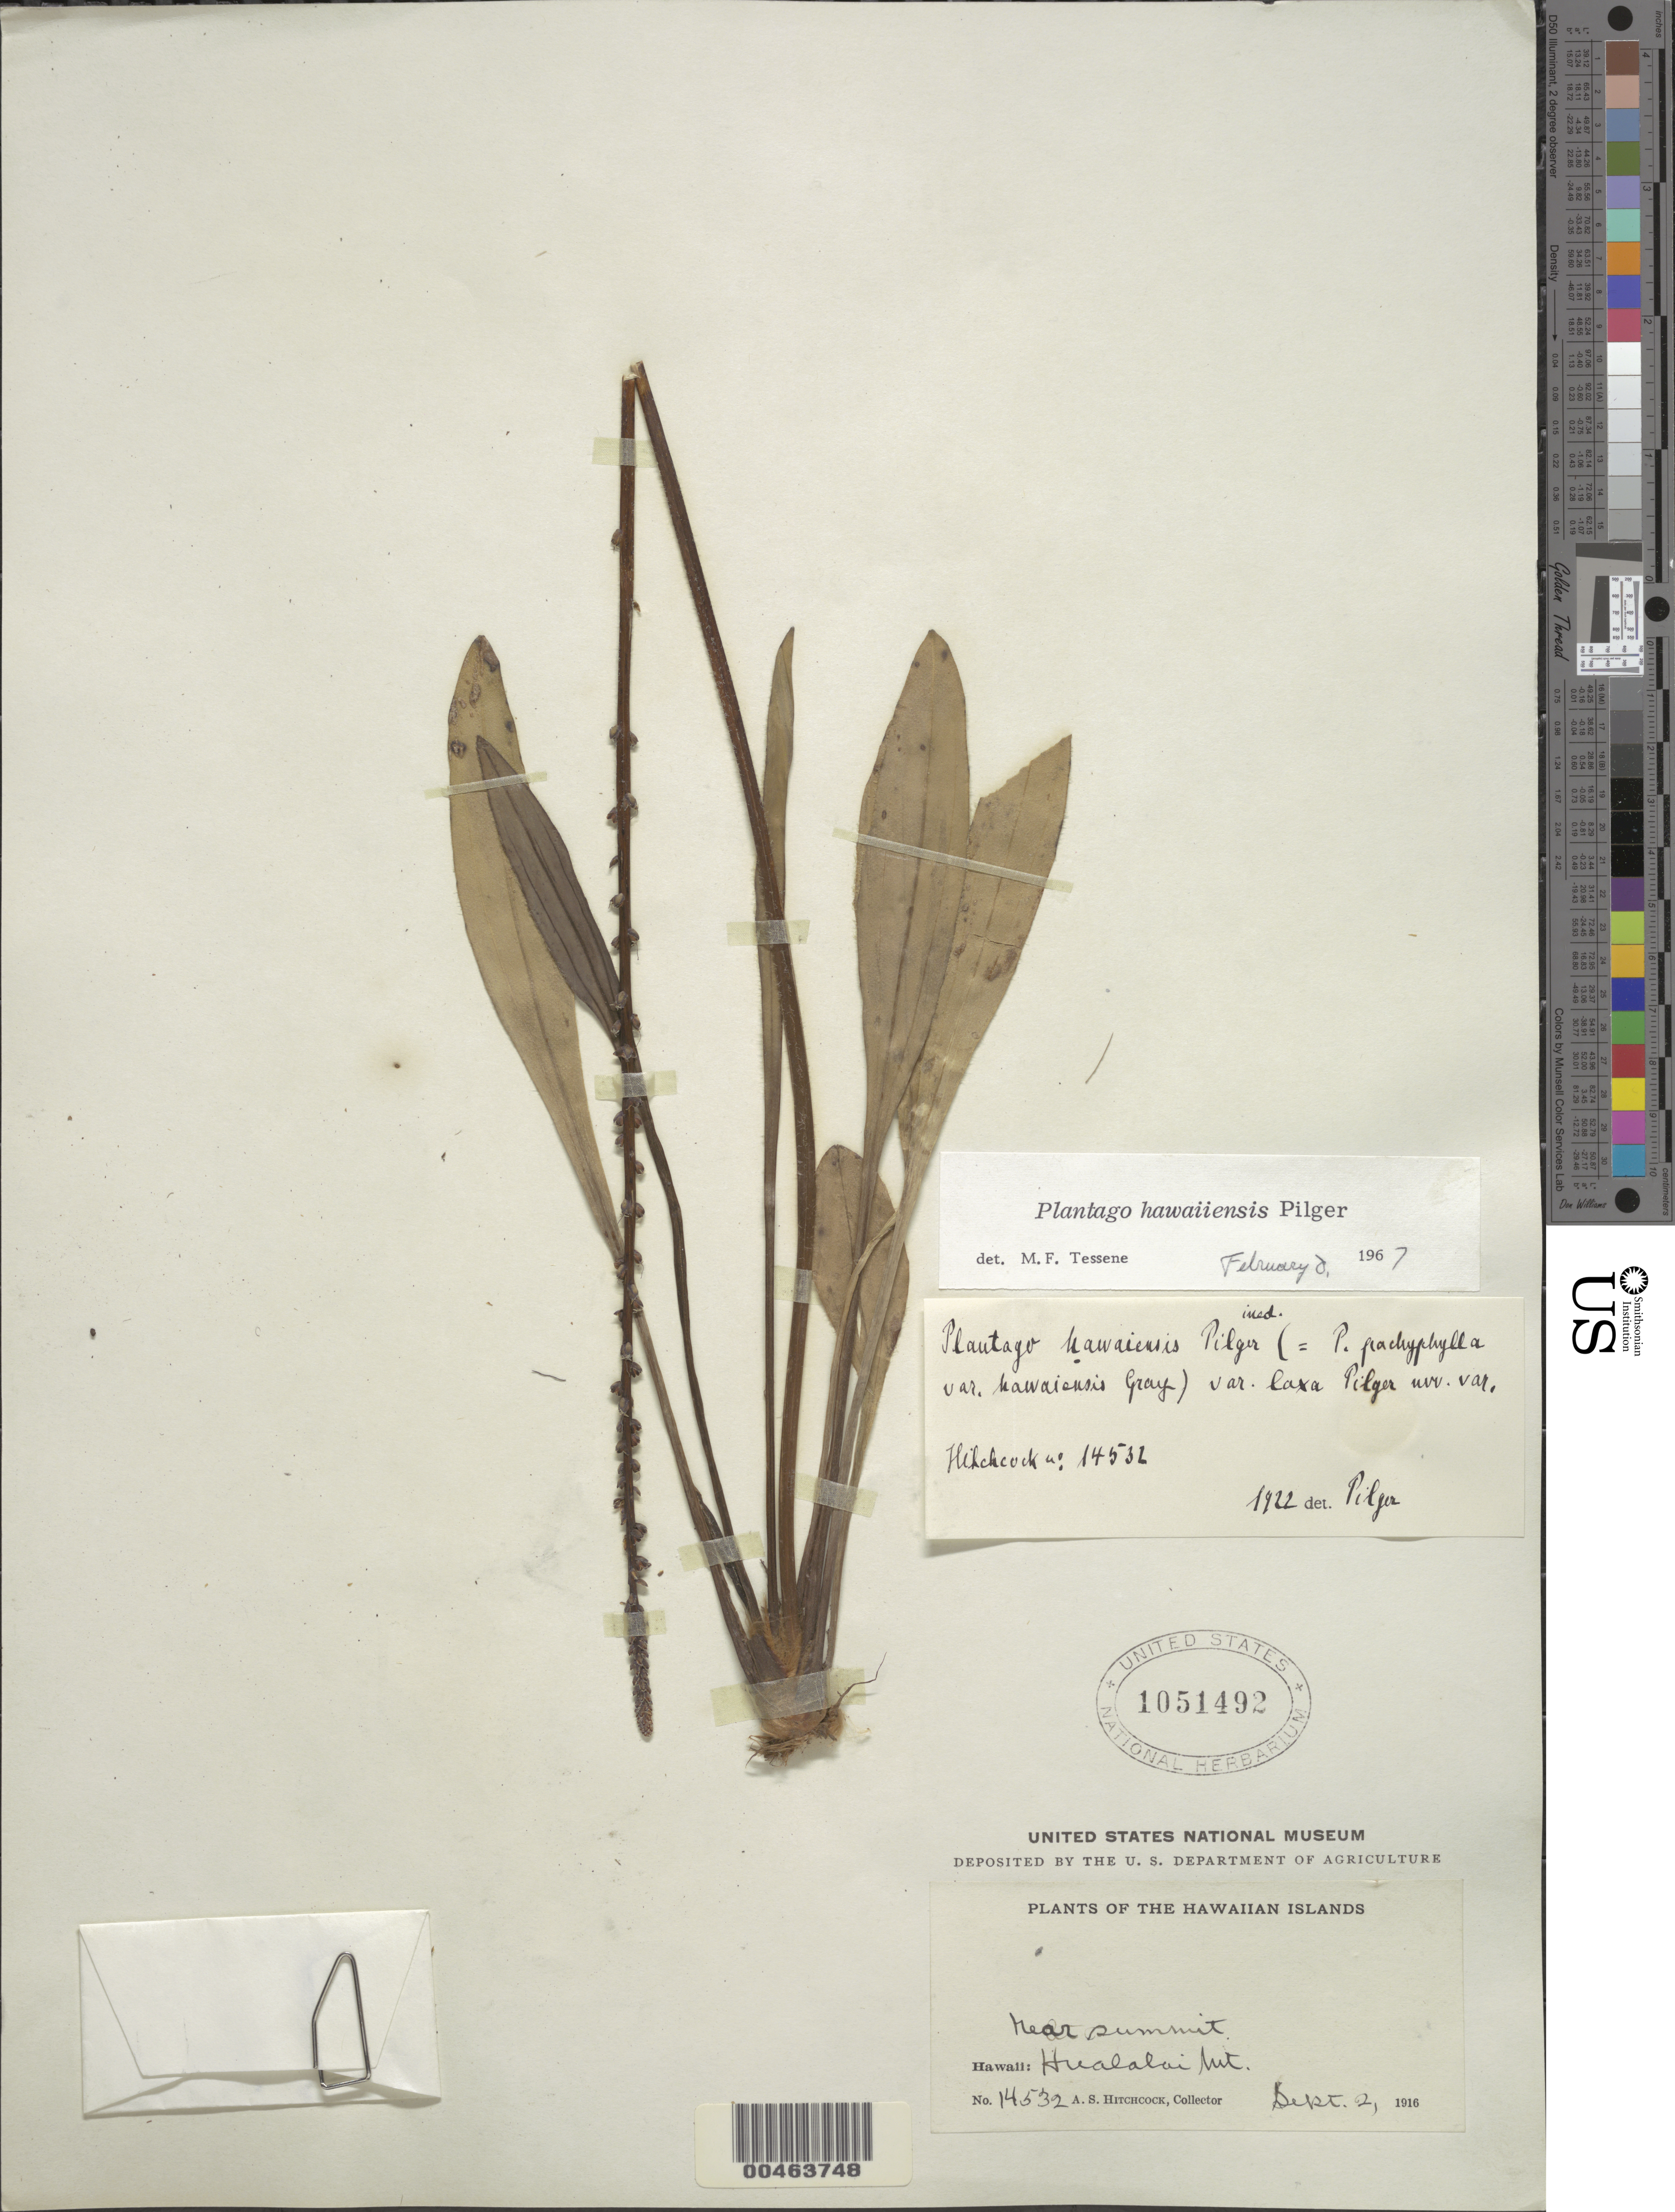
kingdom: Plantae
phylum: Tracheophyta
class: Magnoliopsida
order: Lamiales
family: Plantaginaceae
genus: Plantago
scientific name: Plantago hawaiensis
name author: (A. Gray) Pilg.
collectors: A. S. Hitchcock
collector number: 14532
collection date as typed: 2 Sep 1916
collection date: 1916-09-02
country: United States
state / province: Hawaii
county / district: Hawaii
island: Hawaii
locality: Hualalai Mt., near summit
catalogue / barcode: US 1051492